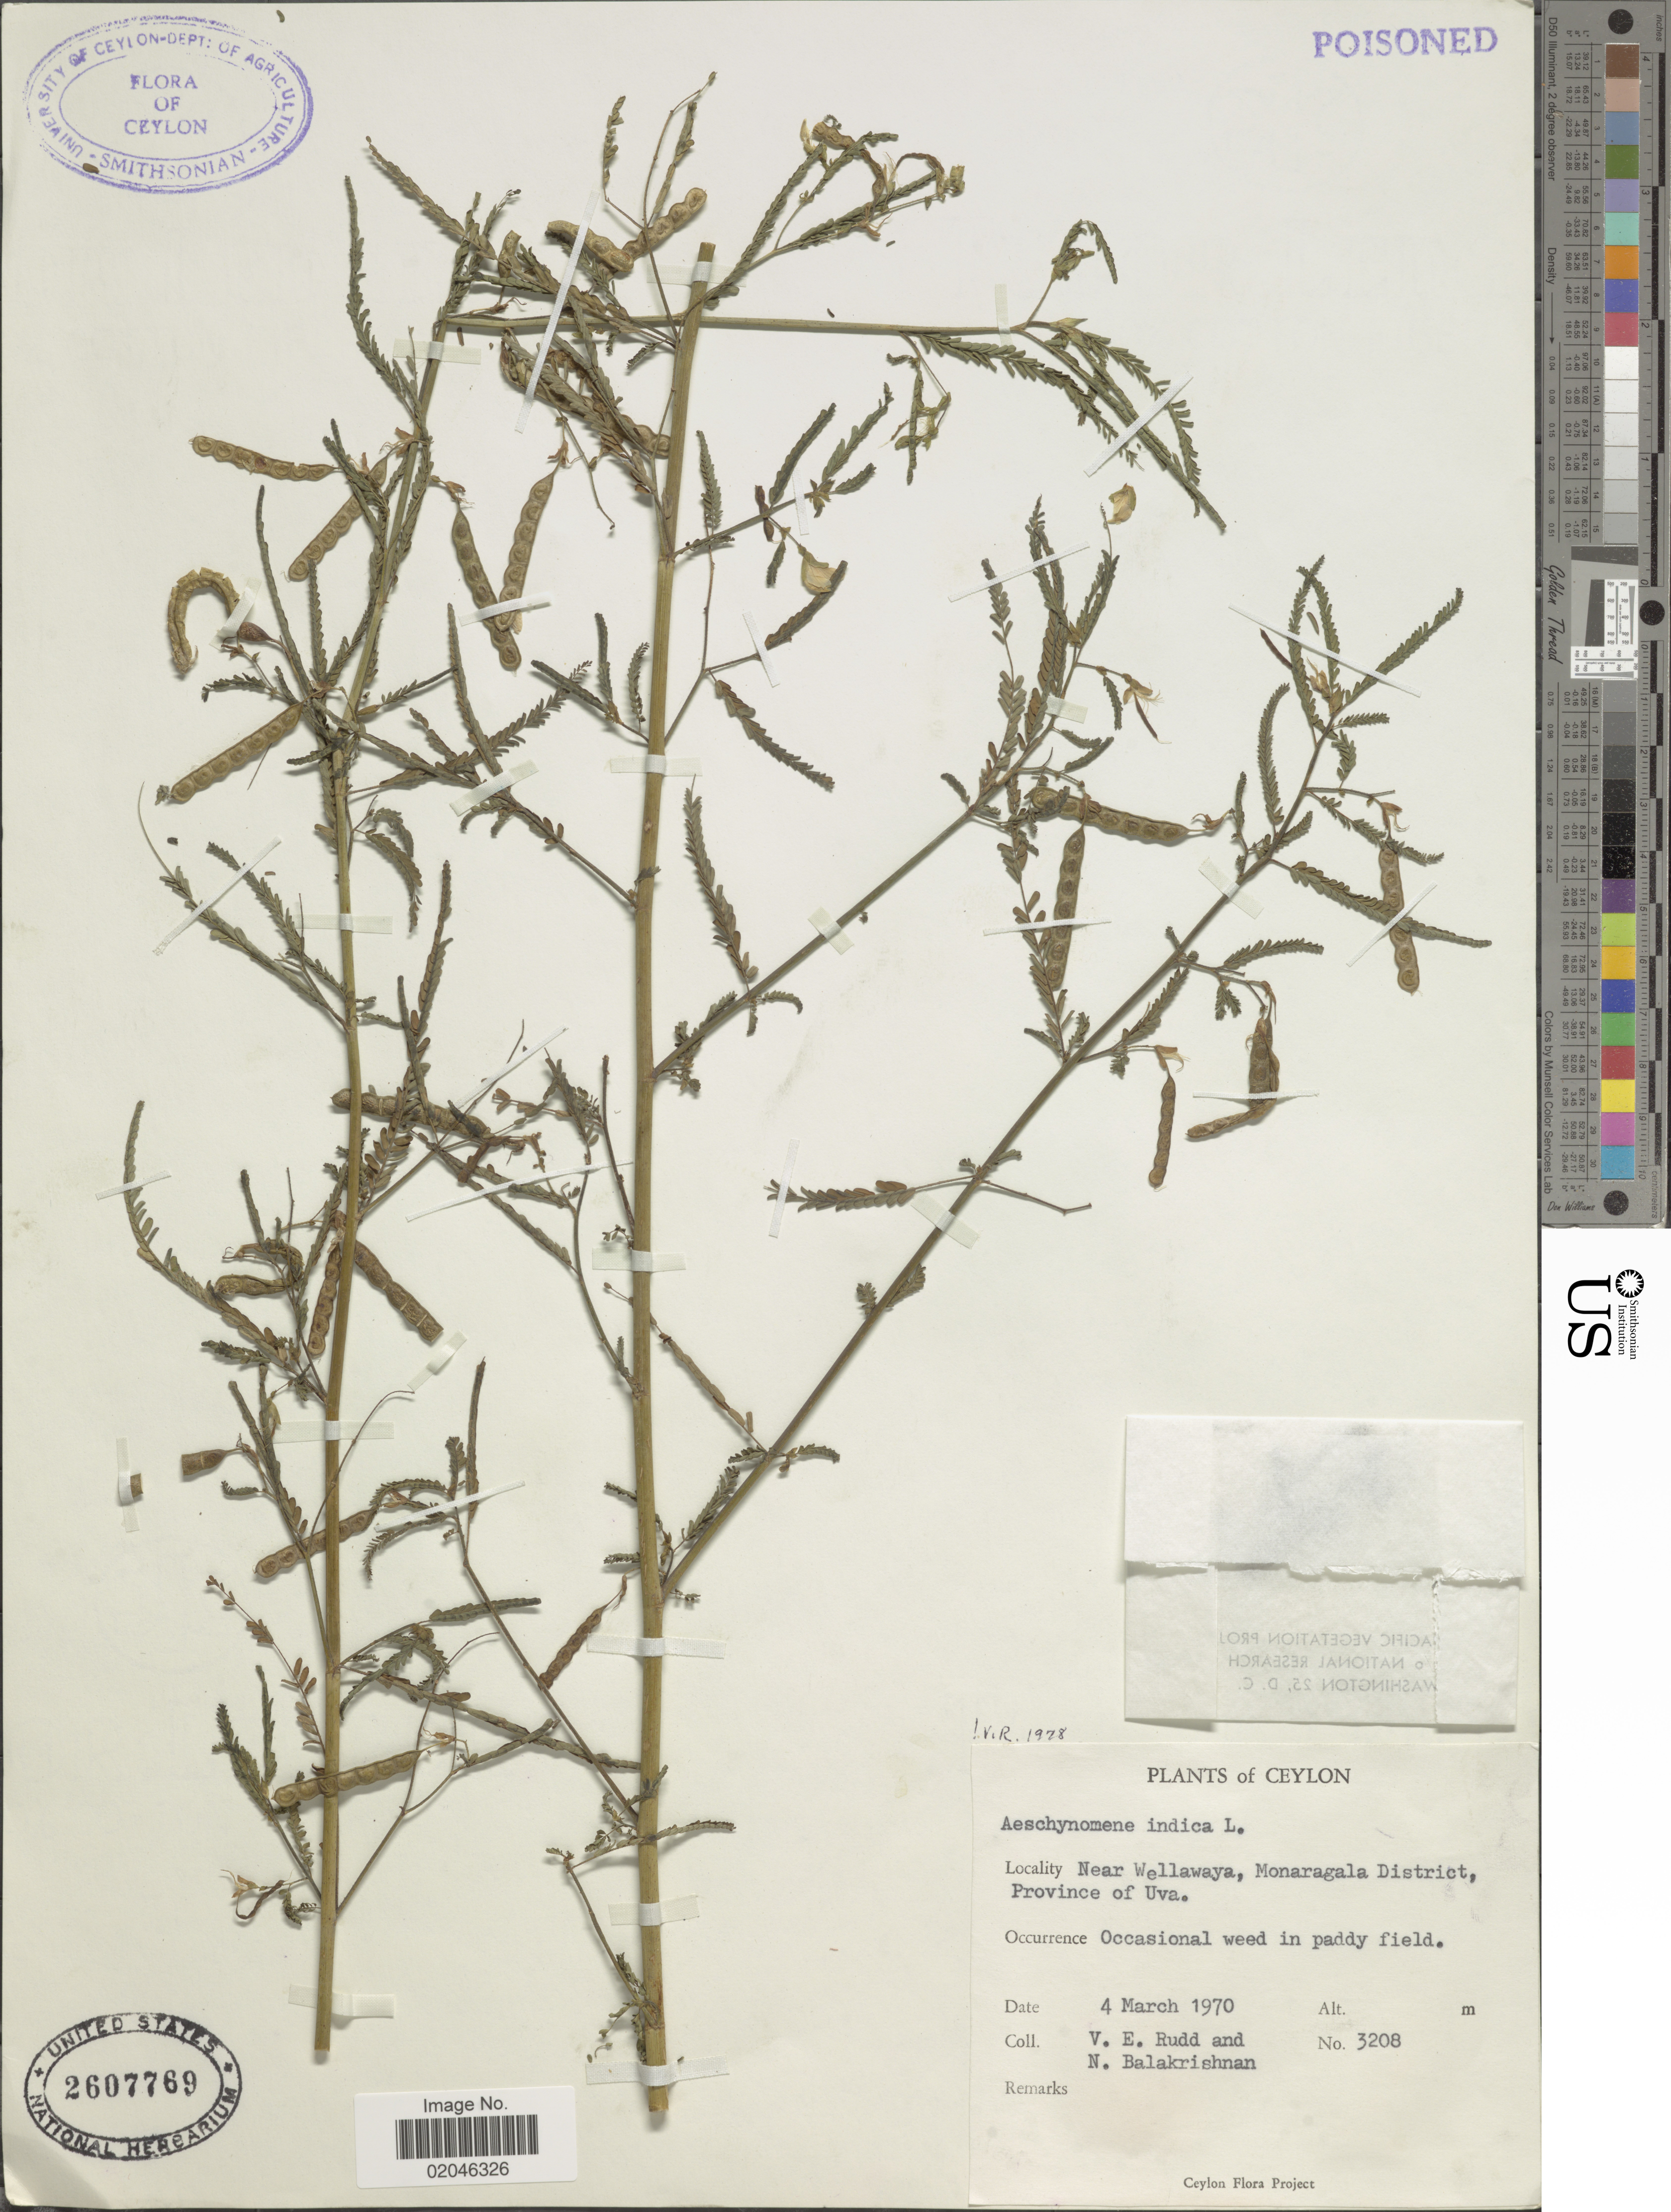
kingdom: Plantae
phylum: Tracheophyta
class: Magnoliopsida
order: Fabales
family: Fabaceae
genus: Aeschynomene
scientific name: Aeschynomene indica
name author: L.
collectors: V. E. Rudd & N. Balakrishnan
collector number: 3208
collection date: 1970-03-04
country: Sri Lanka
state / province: Uva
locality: Ceylon, near Wellawaya, Monaragala District, occasional weed in passy field.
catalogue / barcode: US 2607769